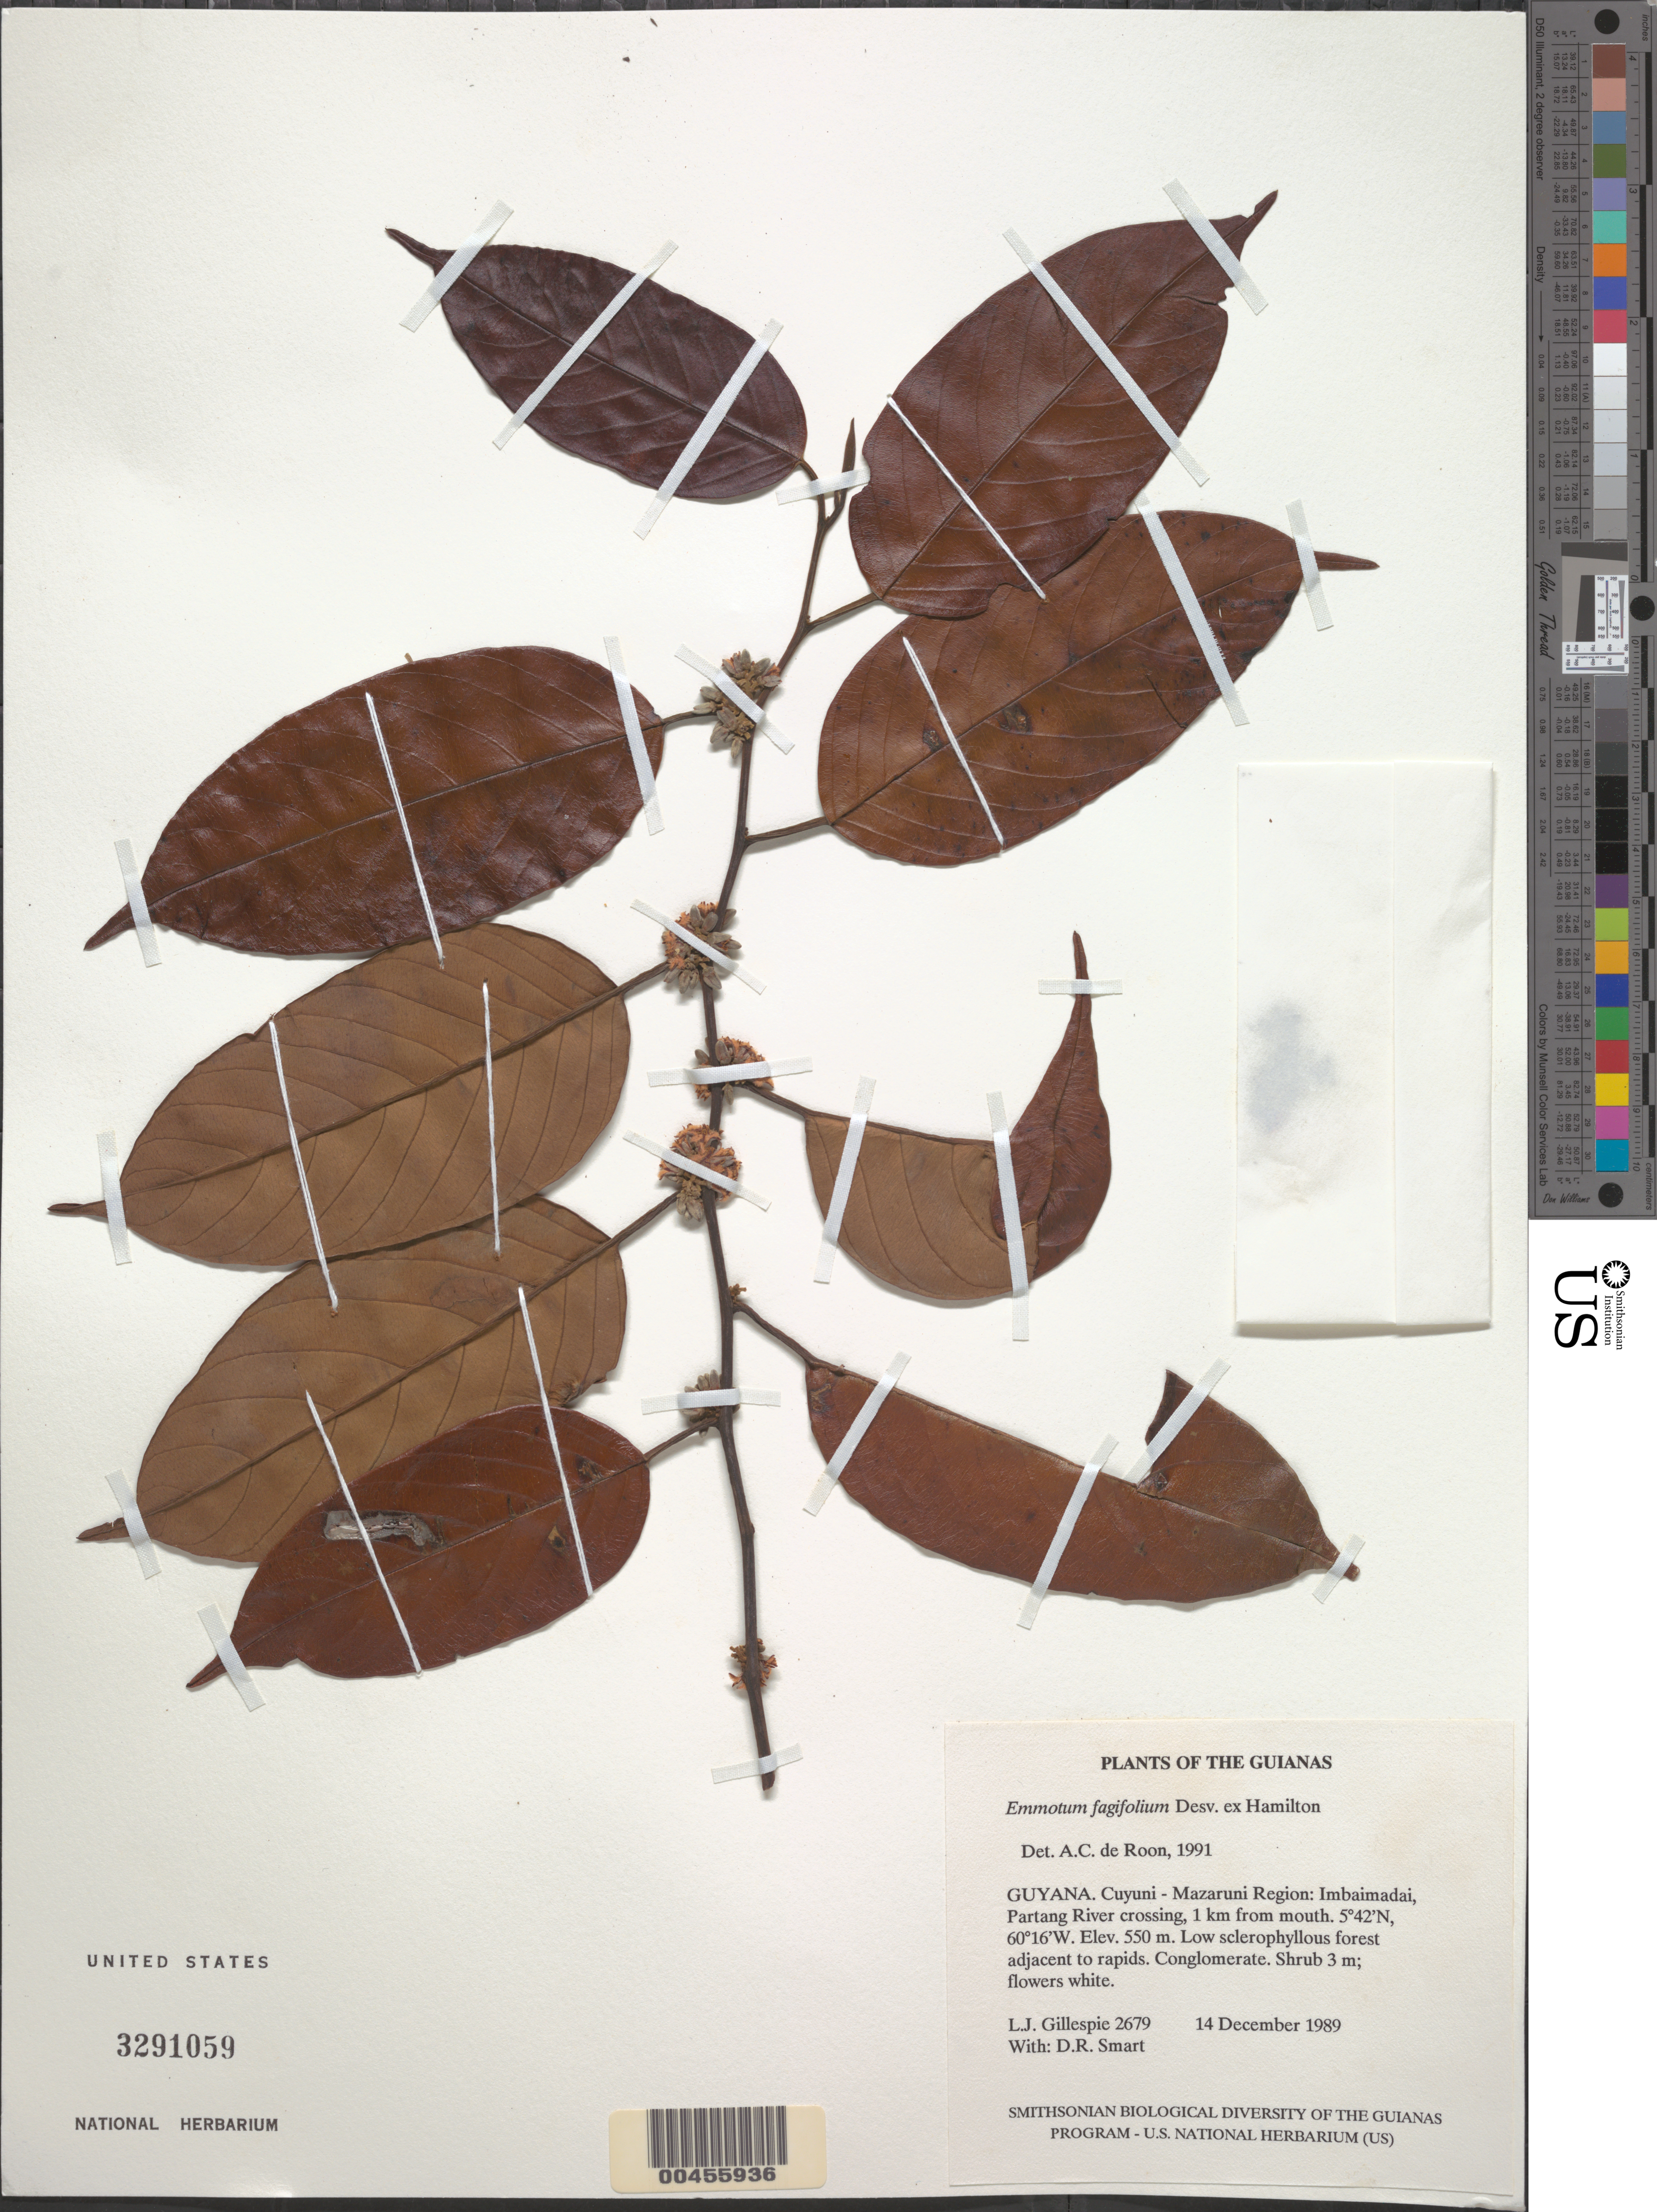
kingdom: Plantae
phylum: Tracheophyta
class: Magnoliopsida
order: Metteniusales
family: Metteniusaceae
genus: Emmotum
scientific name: Emmotum fagifolium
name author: Desv. ex Ham.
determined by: de Roon, A. C.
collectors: L. J. Gillespie & D. R. Smart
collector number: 2679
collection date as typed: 14 December 1989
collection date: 1989-12-14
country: Guyana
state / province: Cuyuni-Mazaruni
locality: Imbaimadai, Partang River crossing, 1 km from mouth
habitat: Low sclerophyllous forest adjacent to rapids. Conglomerate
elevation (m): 550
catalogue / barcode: US 3291059